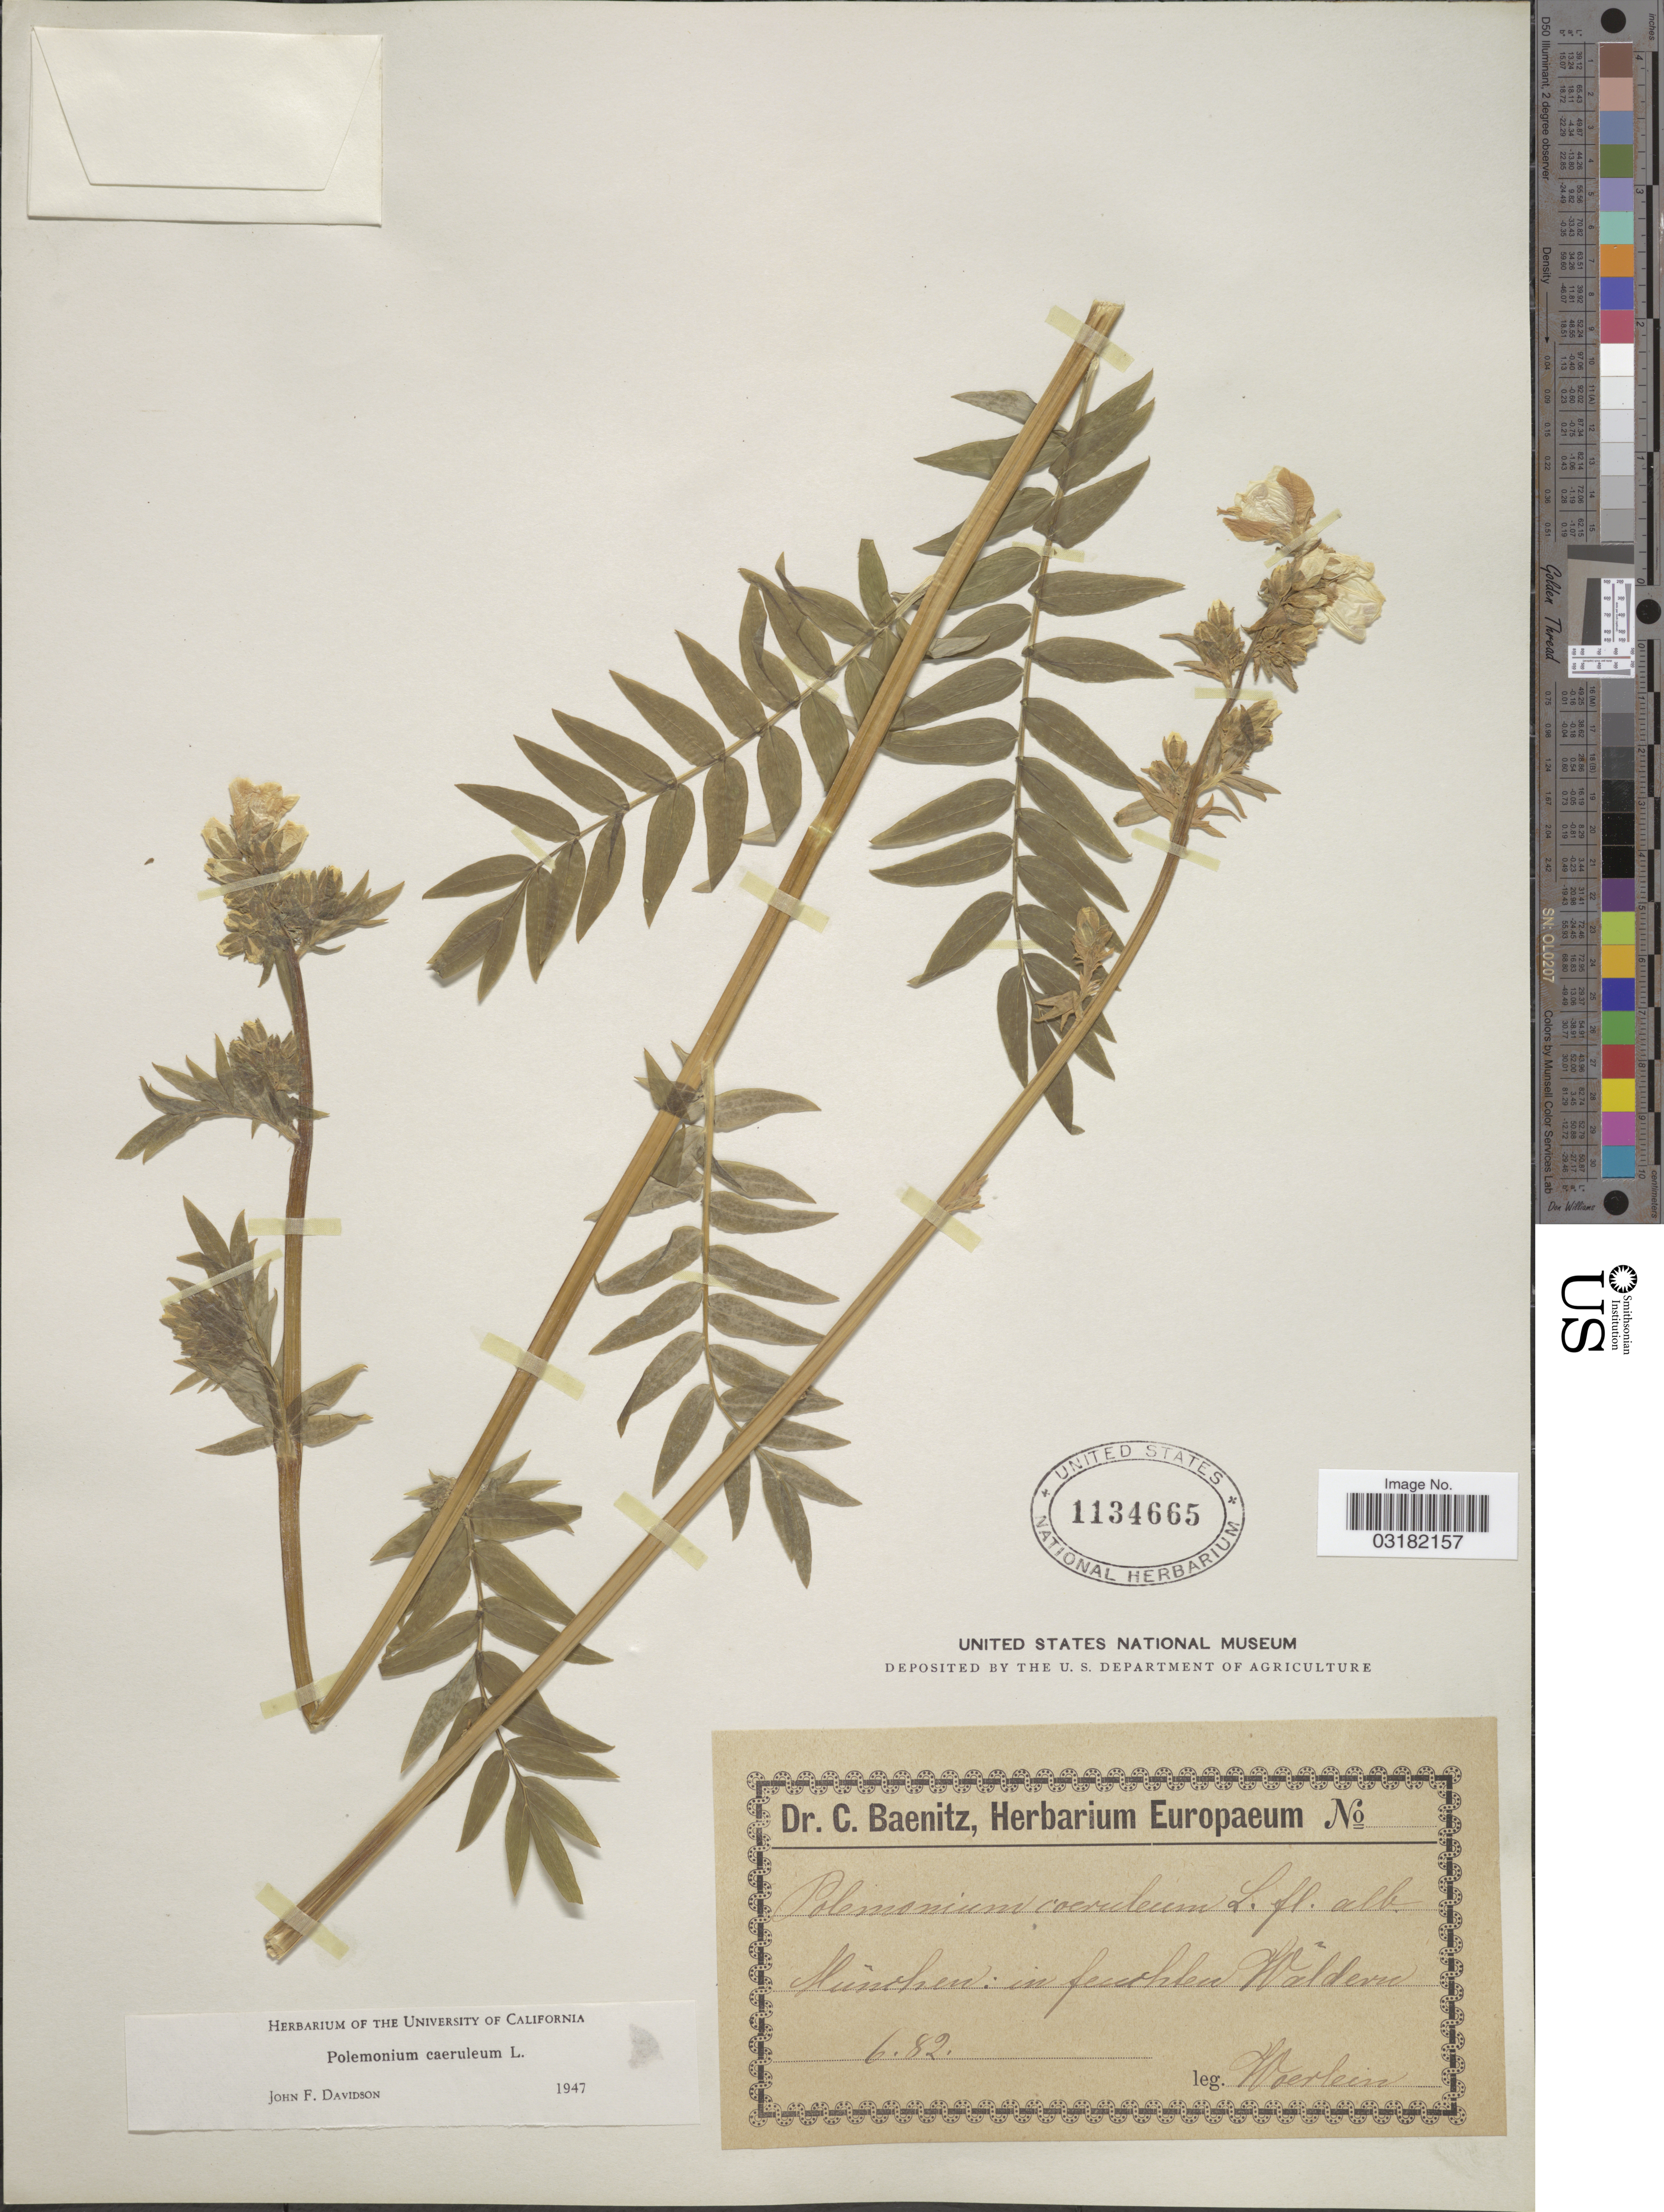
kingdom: Plantae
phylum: Tracheophyta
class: Magnoliopsida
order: Ericales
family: Polemoniaceae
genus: Polemonium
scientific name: Polemonium coeruleum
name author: L.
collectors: Woerlein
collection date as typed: Transcribed d/m/y: /6/82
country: Germany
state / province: Bayern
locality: München: in feuchlen Wäldern.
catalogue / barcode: US 1134665